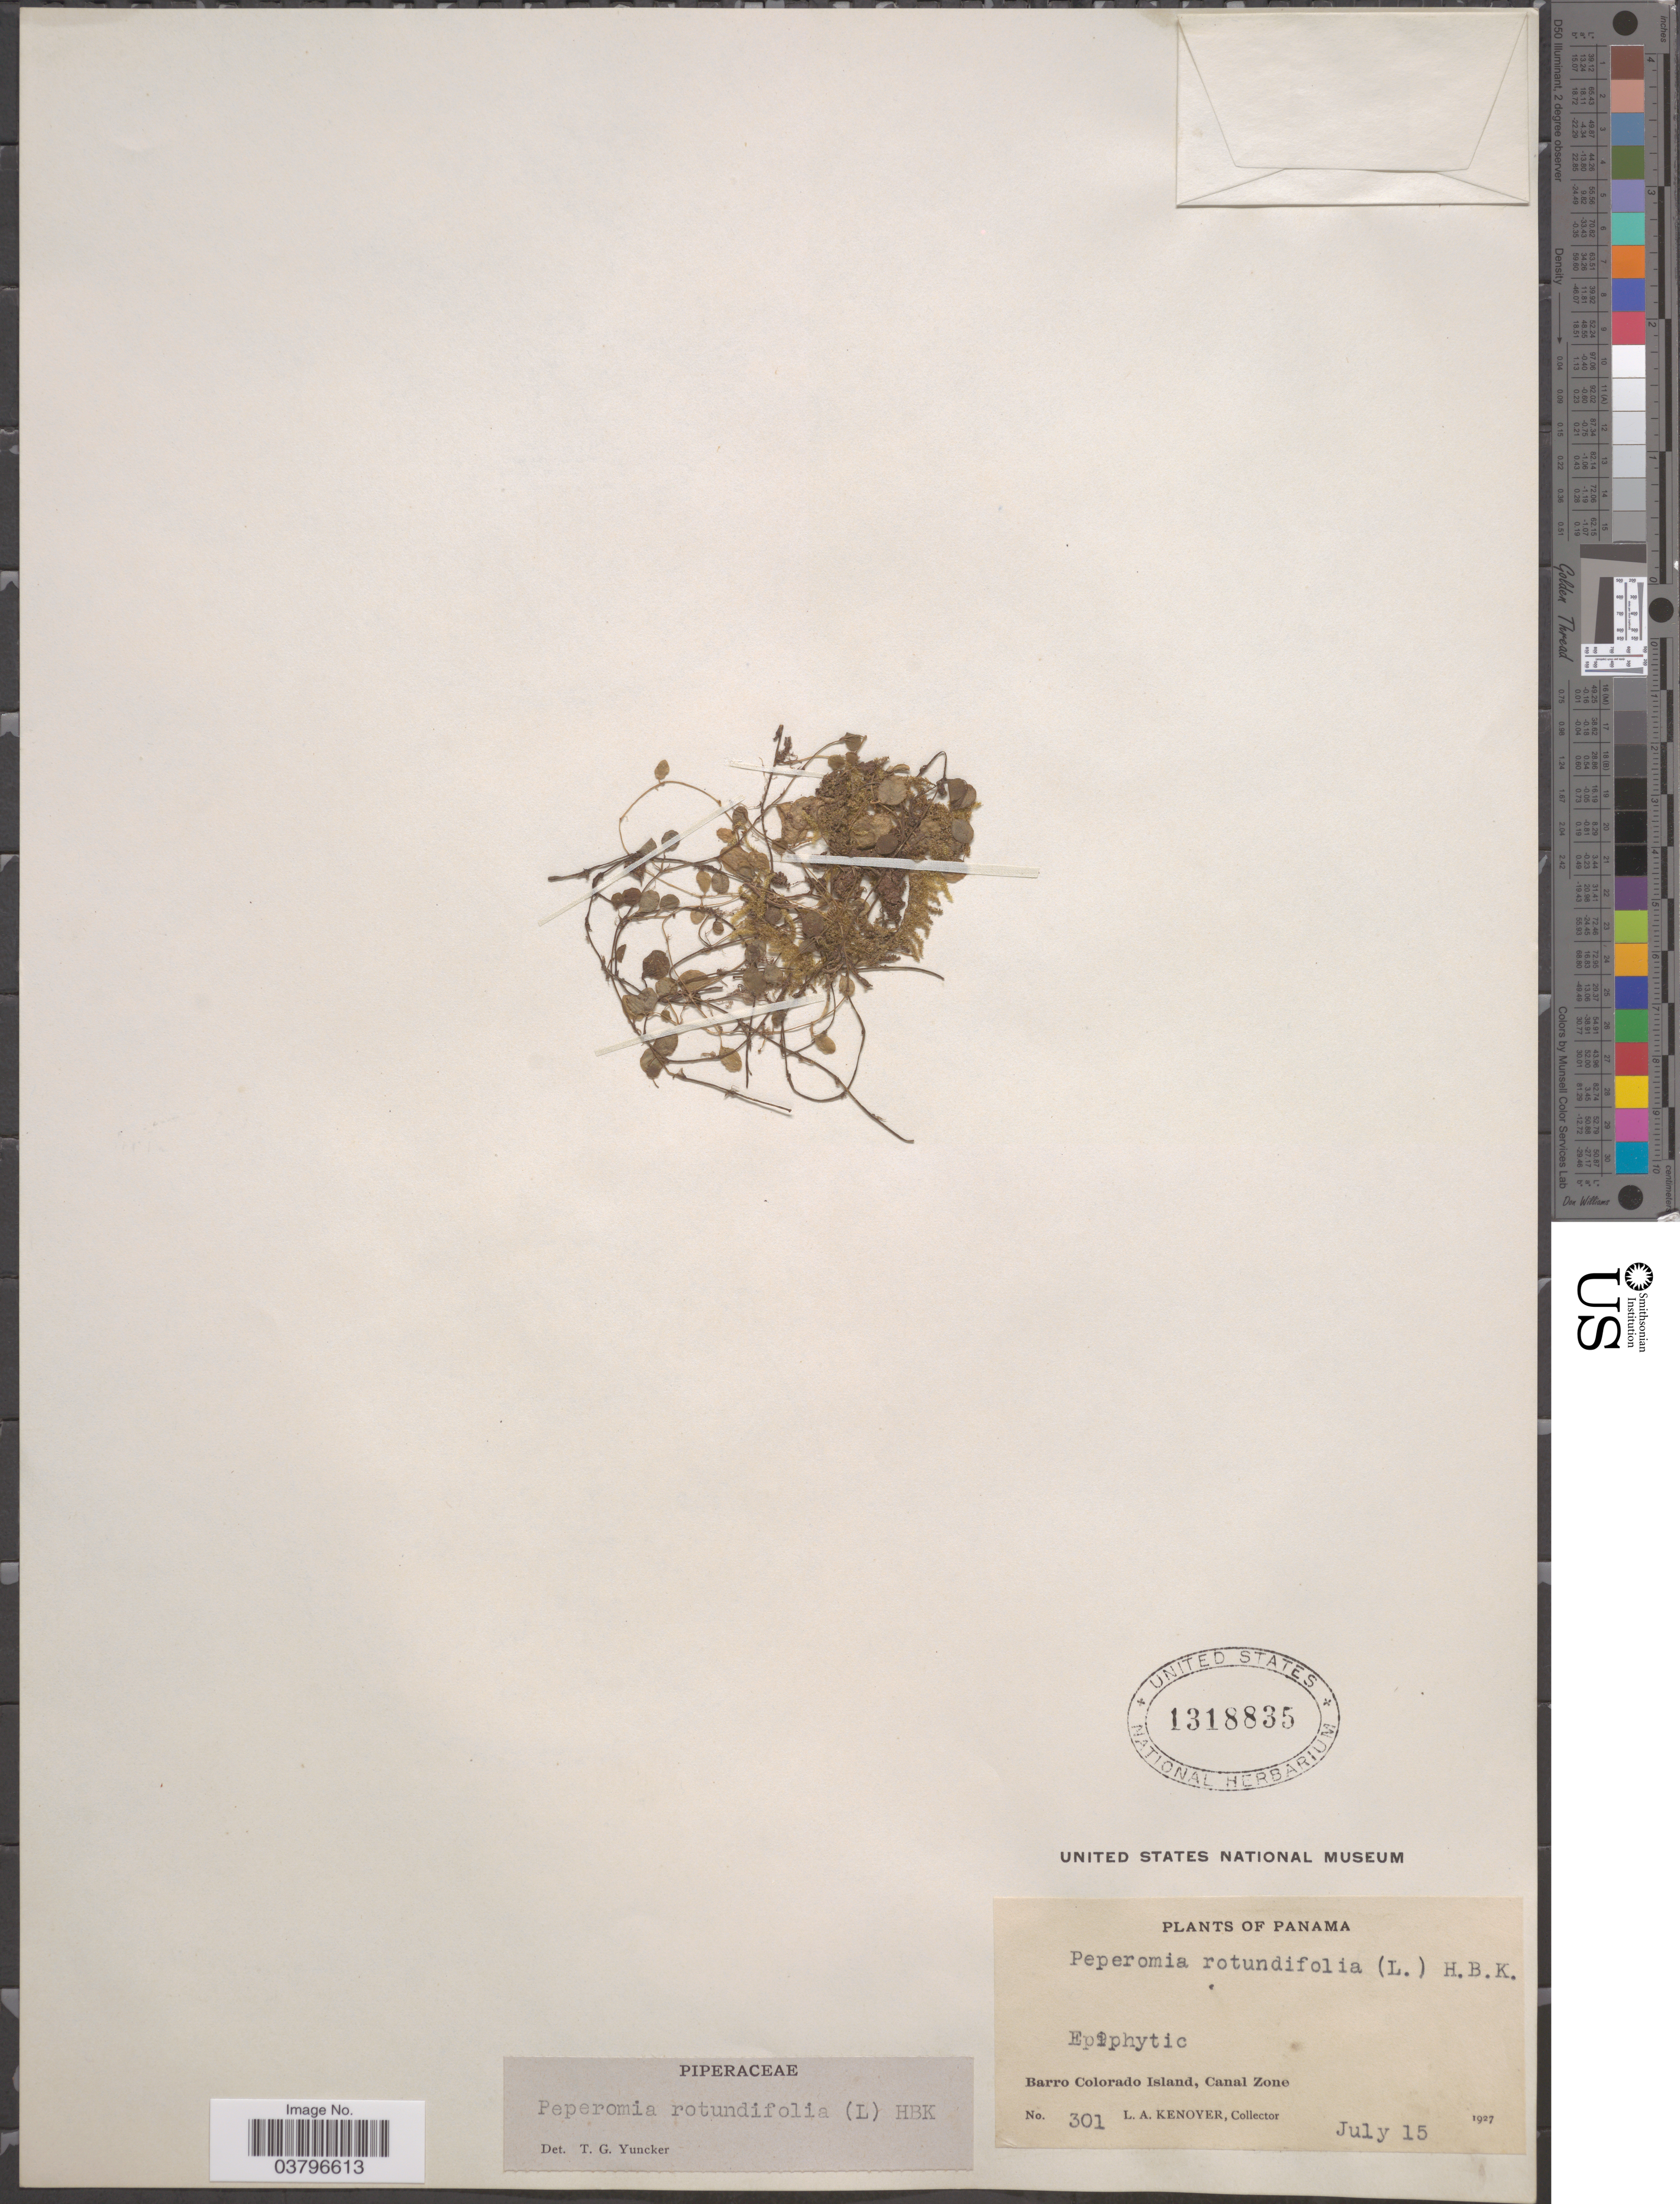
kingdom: Plantae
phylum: Tracheophyta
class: Magnoliopsida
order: Piperales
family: Piperaceae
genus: Peperomia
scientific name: Peperomia rotundifolia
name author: (L.) Kunth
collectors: L. A. Kenoyer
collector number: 301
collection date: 1927-07-15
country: Panama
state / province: Panamá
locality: Barro Colorado Island, Canal Zone.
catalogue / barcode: US 1318835